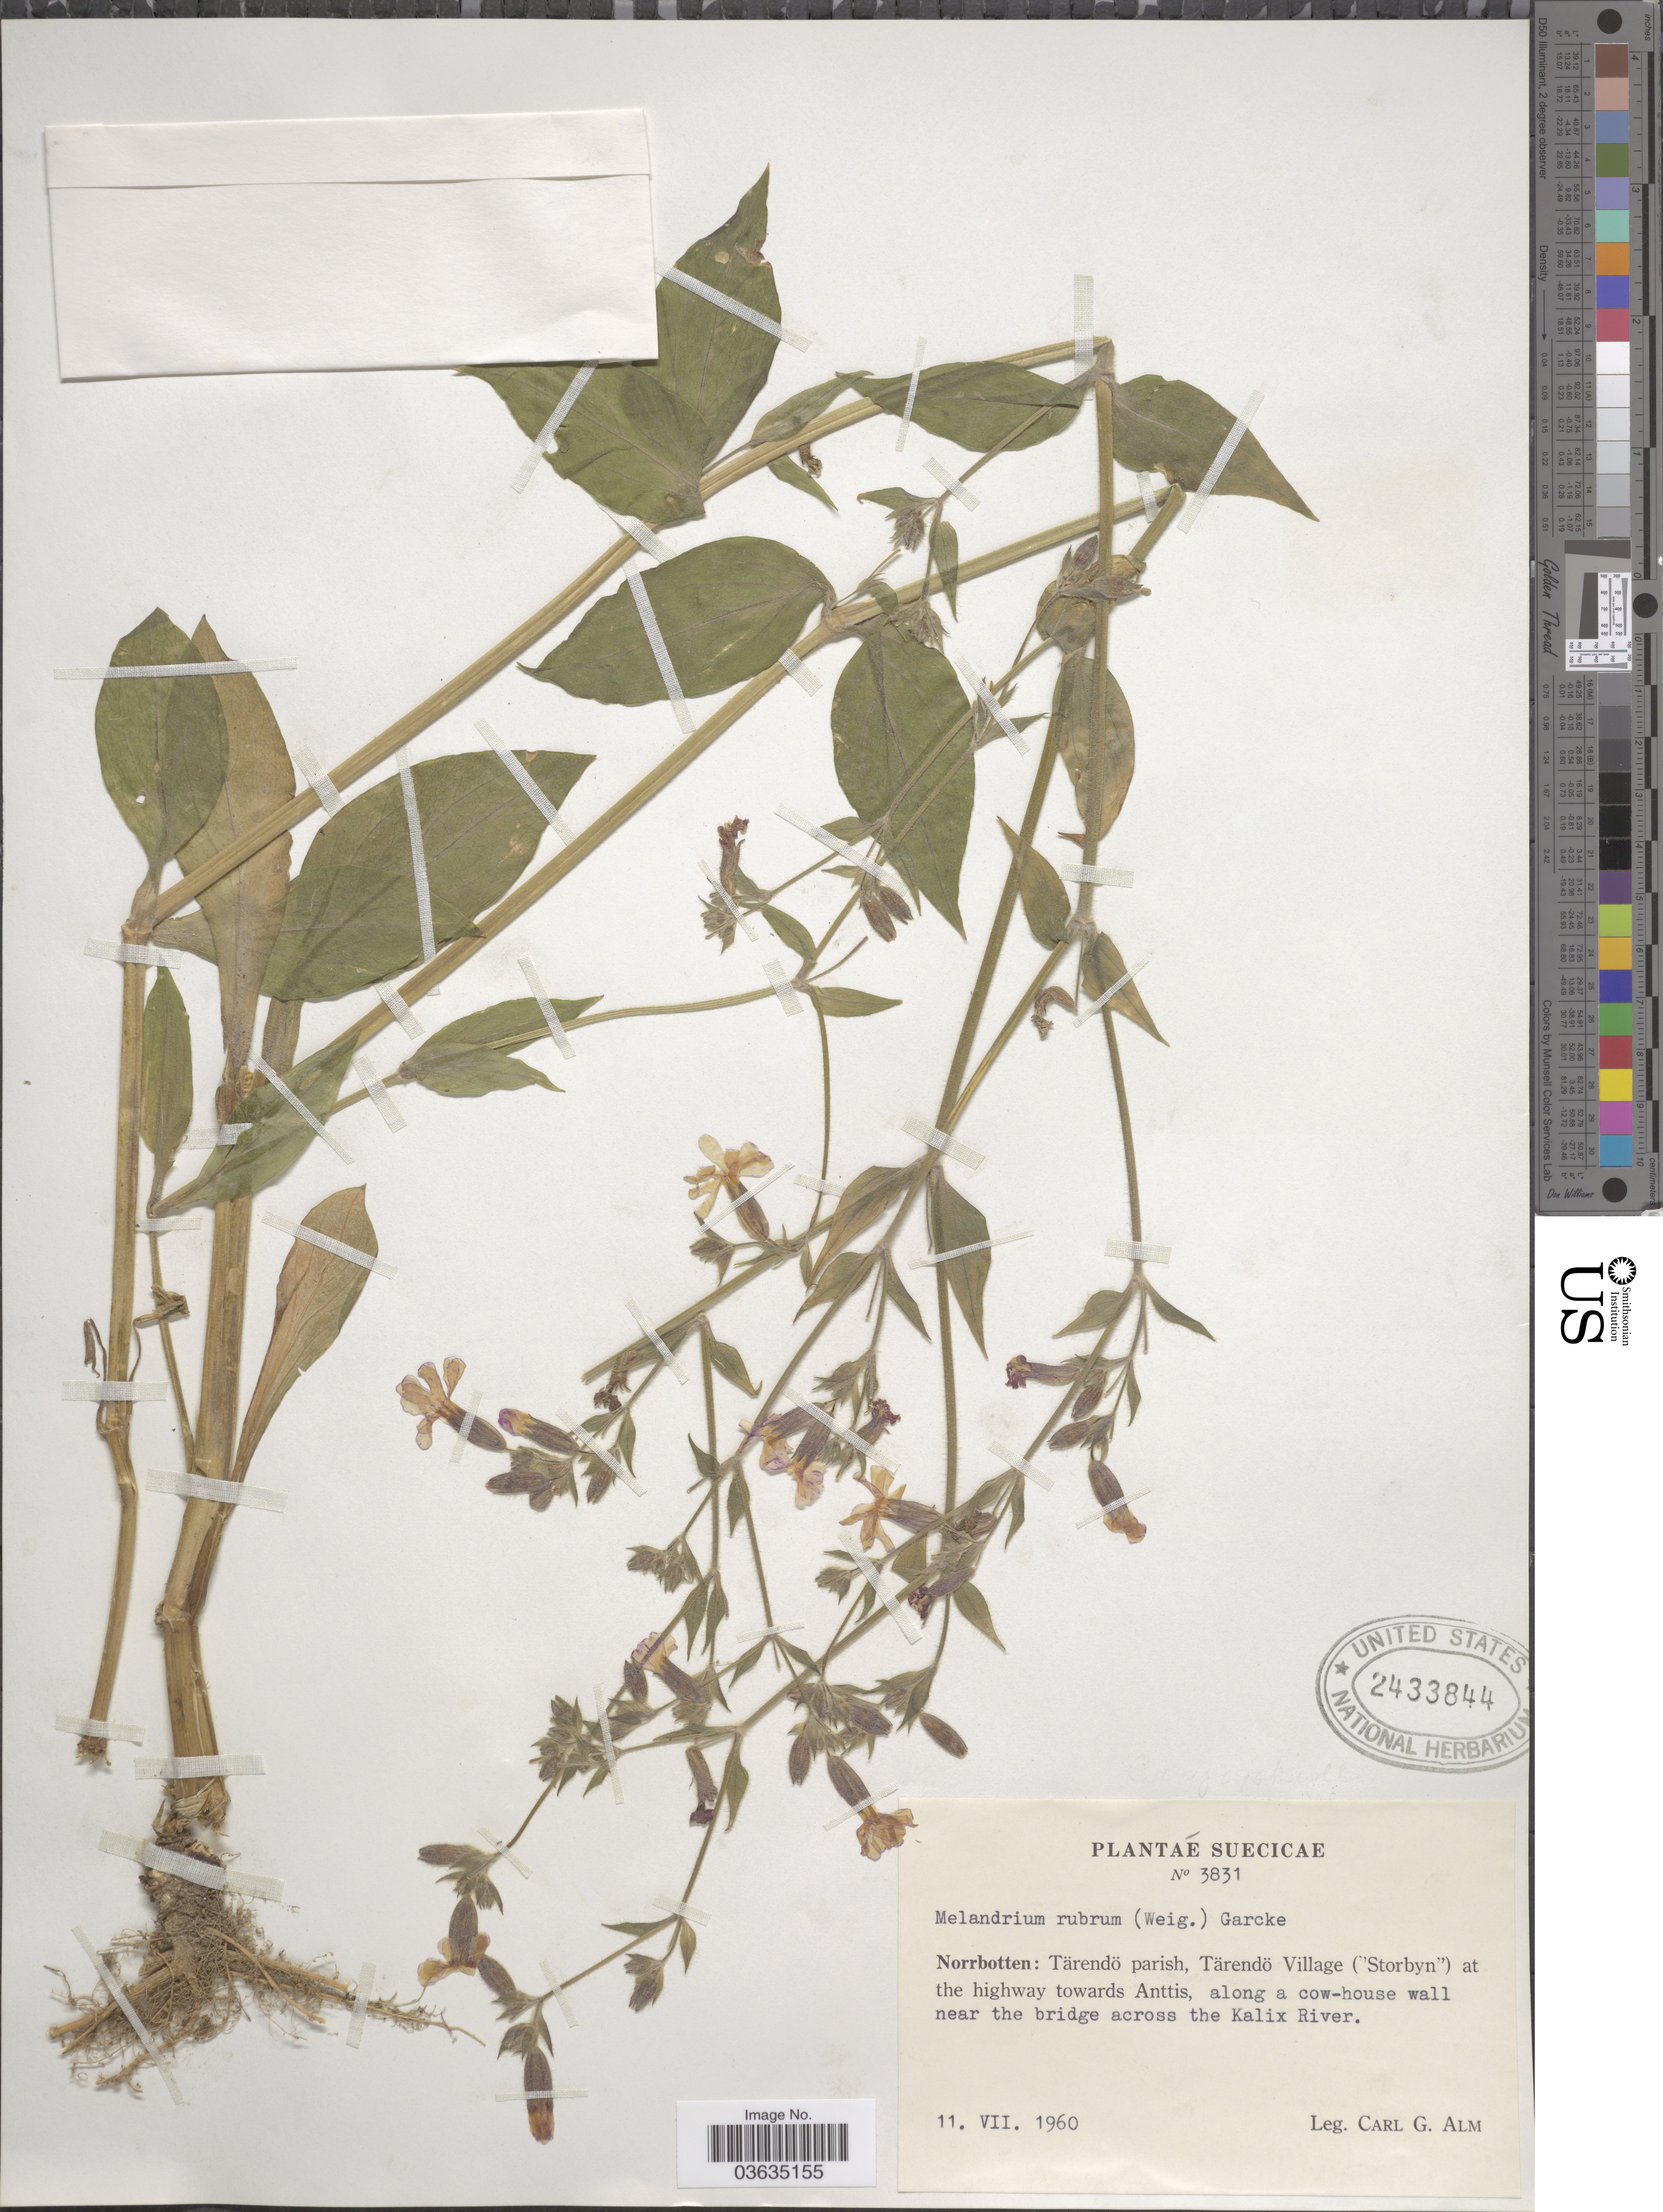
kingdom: Plantae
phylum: Tracheophyta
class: Magnoliopsida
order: Caryophyllales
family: Caryophyllaceae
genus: Silene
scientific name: Silene dioica subsp. dioica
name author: (L.) Clairv.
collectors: C. G. Alm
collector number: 3831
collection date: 1960-07-11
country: Sweden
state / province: Norrbotten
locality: Suecicae. Norrbotten: Tärendö parish, Tärendö Village ("Storbyn") at the highway towards Anttis, along a cow-house wall near the bridge across the Kalix River.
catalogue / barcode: US 2433844